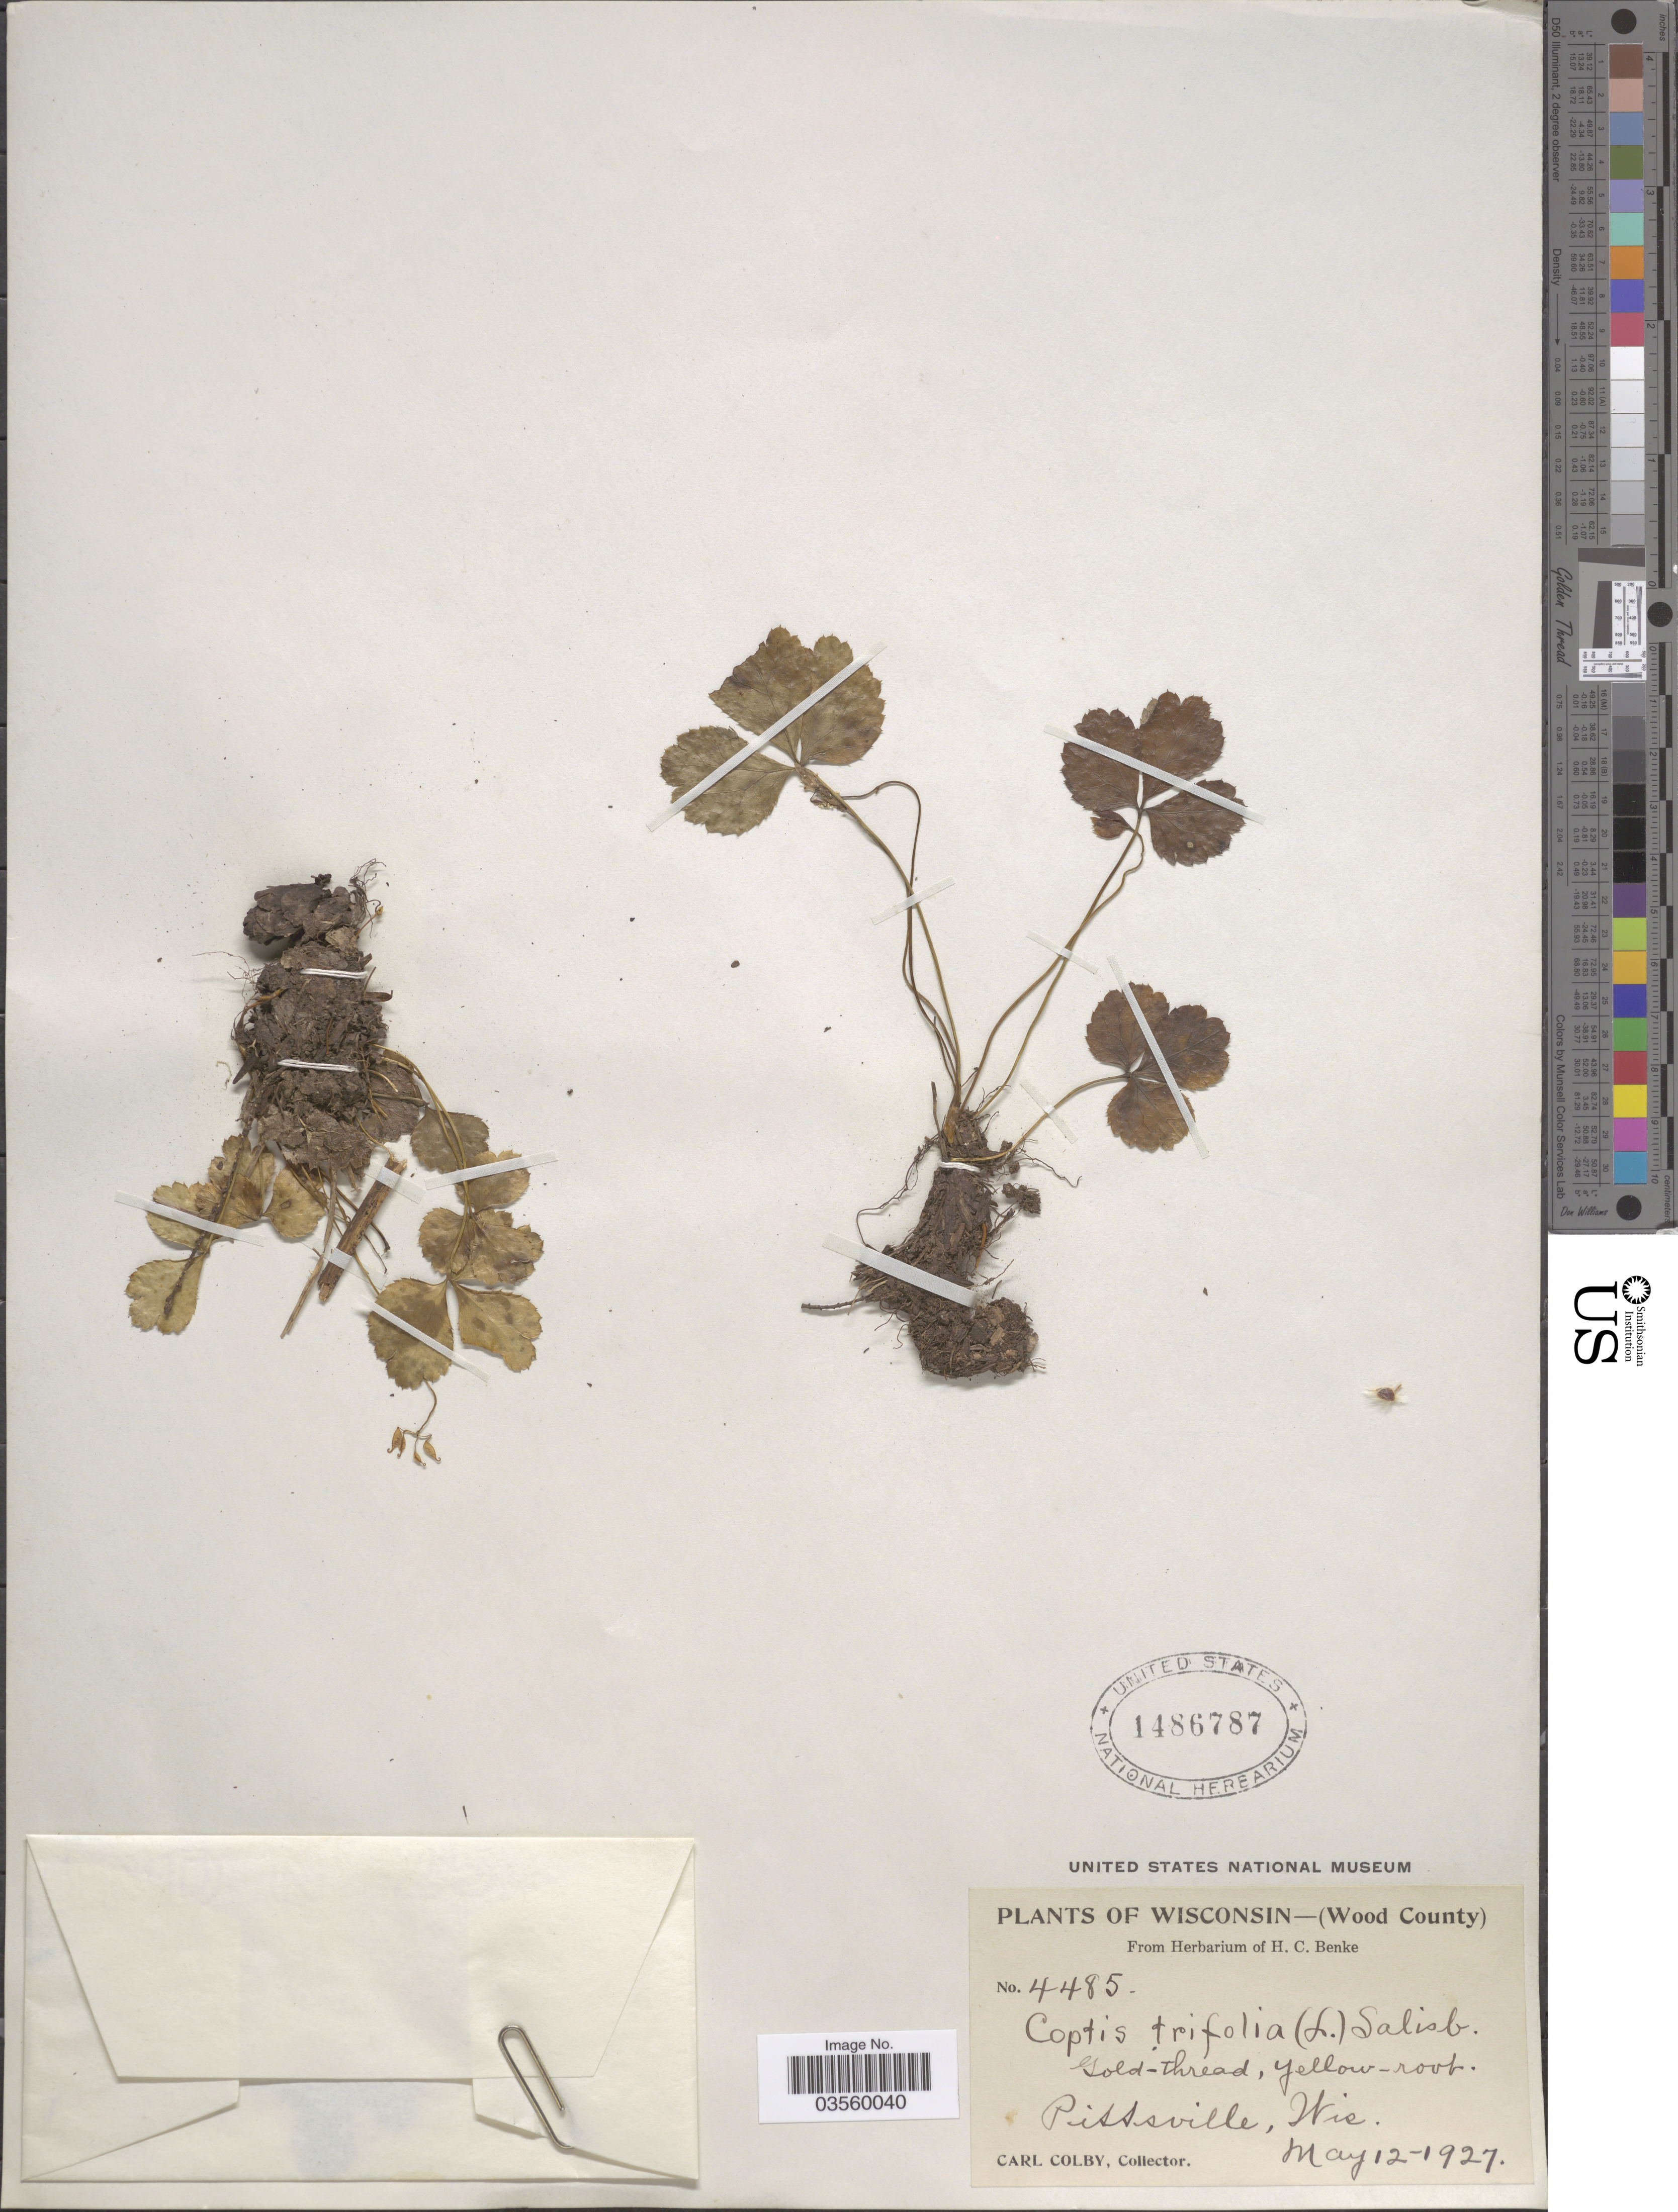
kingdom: Plantae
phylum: Tracheophyta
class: Magnoliopsida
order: Ranunculales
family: Ranunculaceae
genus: Coptis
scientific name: Coptis trifolia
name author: (L.) Salisb.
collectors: C. Colby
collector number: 4485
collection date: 1927-05-12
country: United States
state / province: Wisconsin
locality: (Wood County). Pittsville.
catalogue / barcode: US 1486787